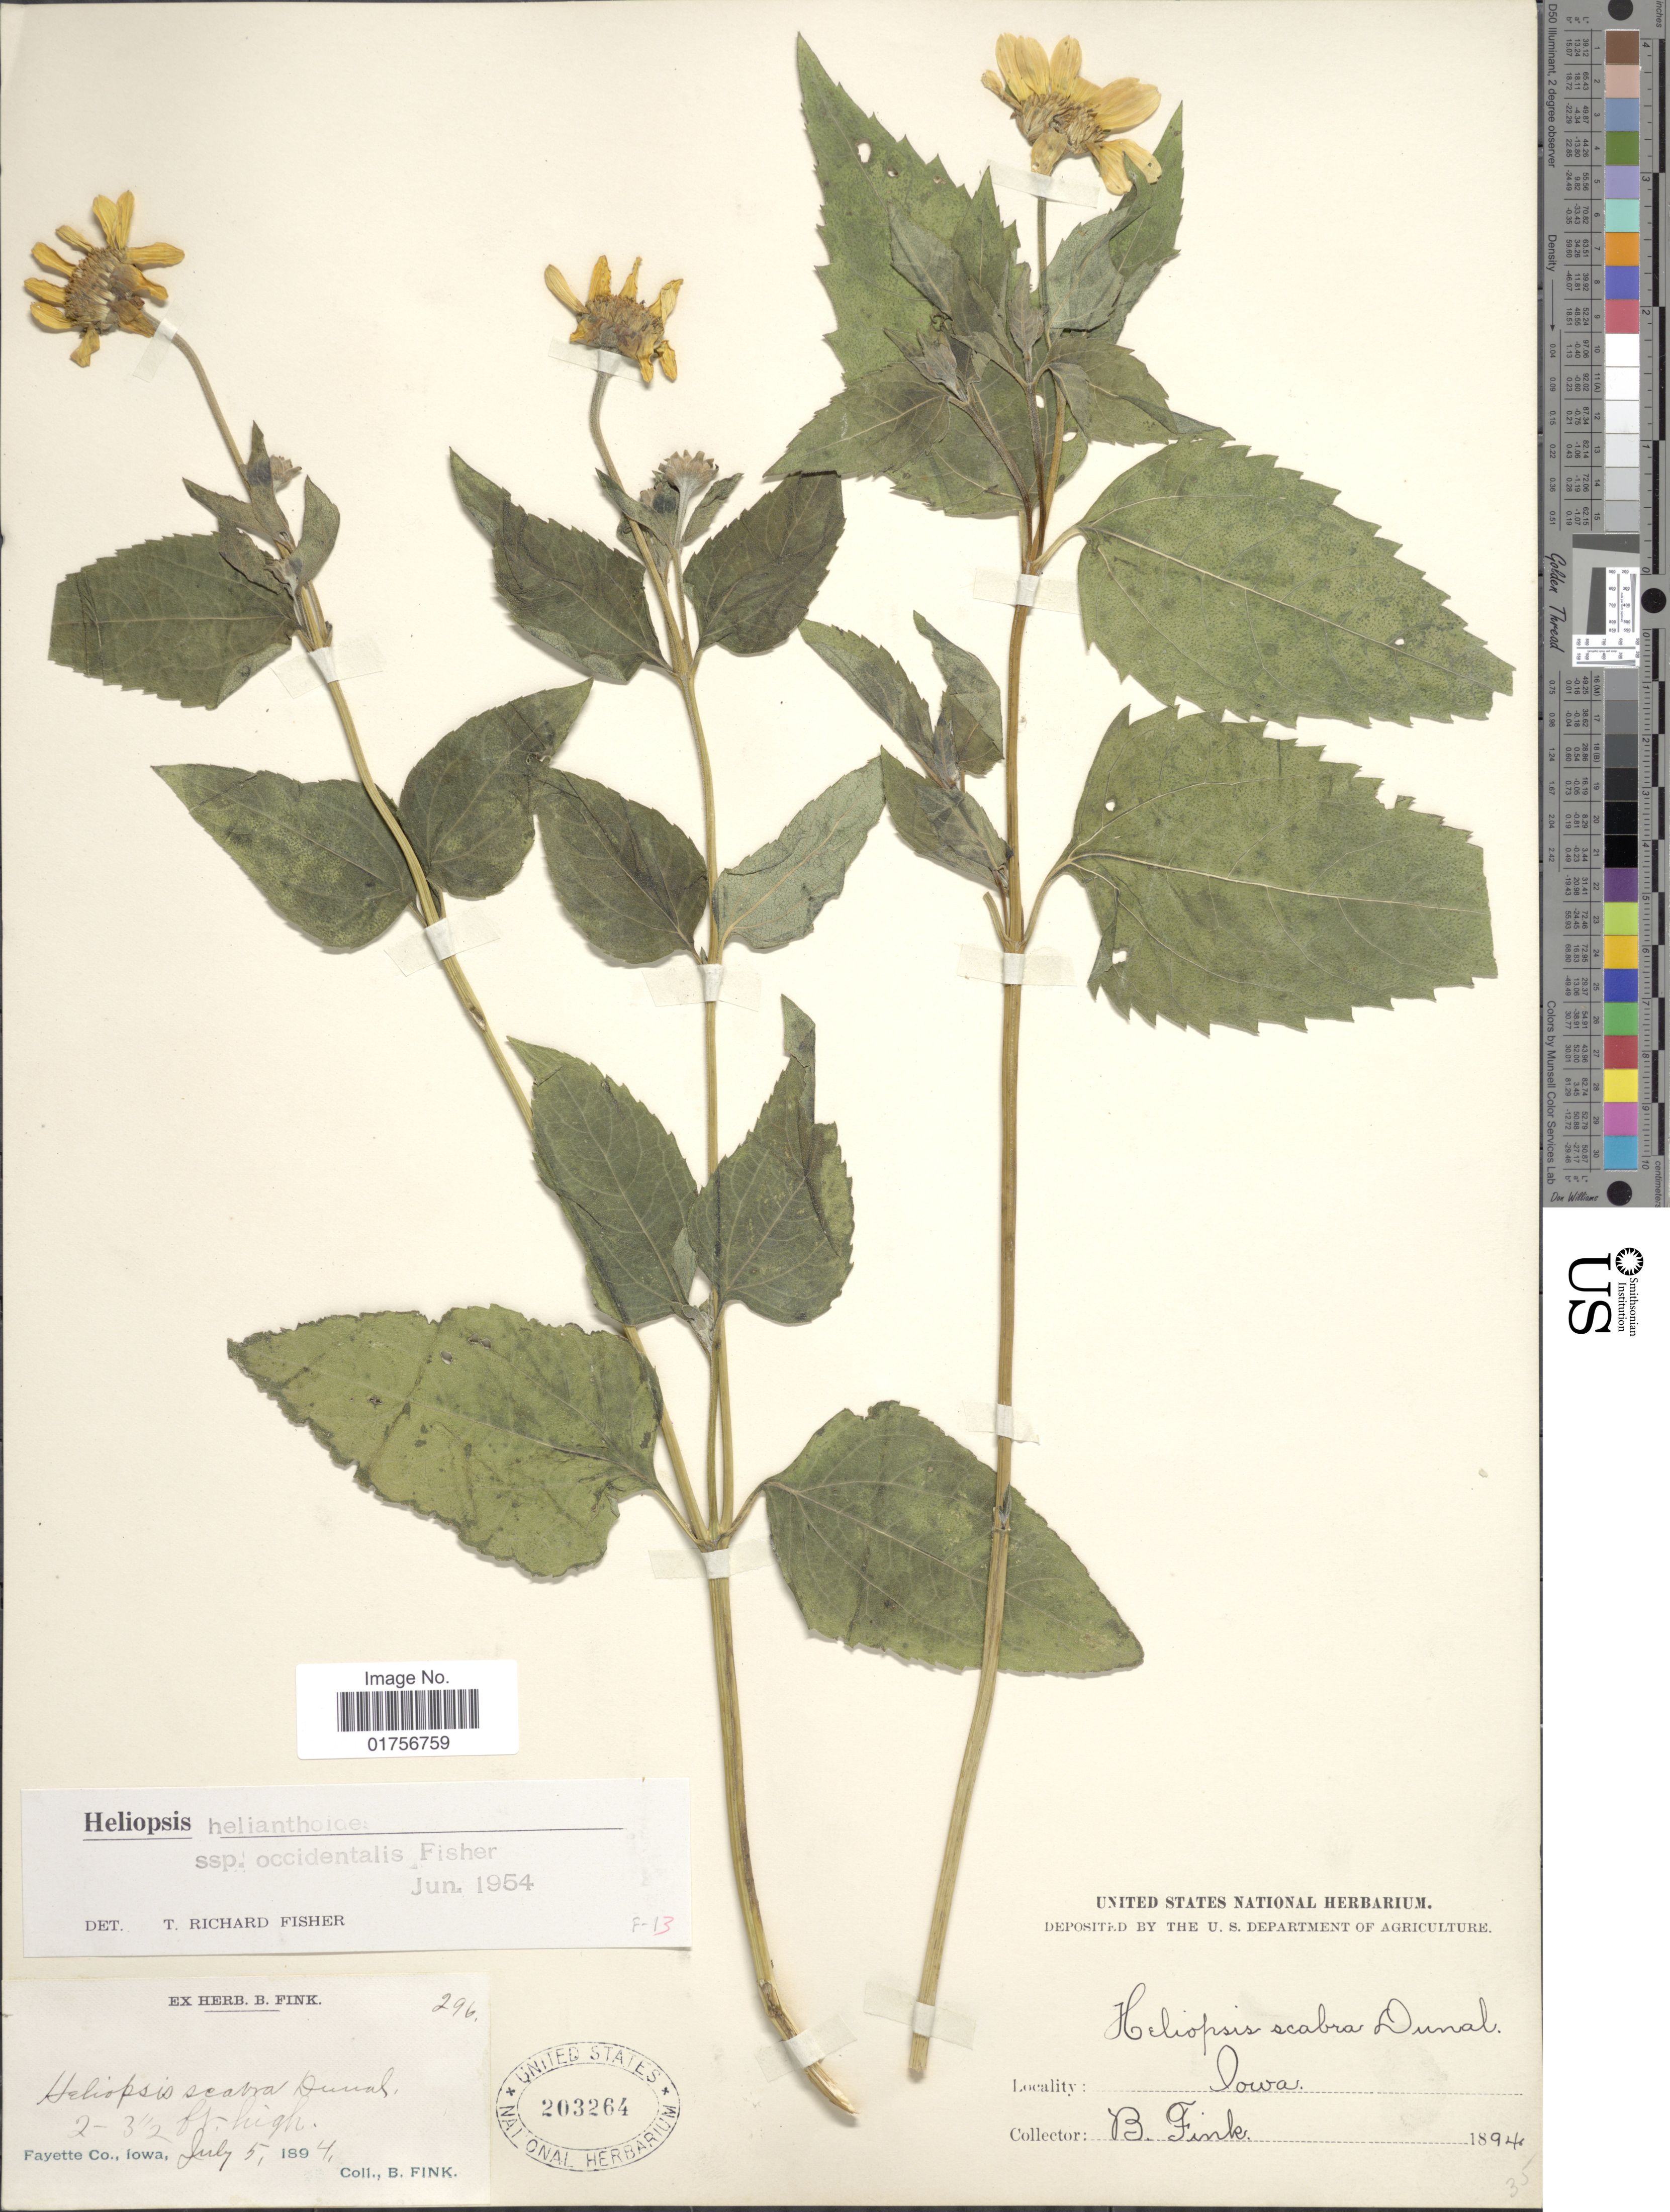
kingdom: Plantae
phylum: Tracheophyta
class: Magnoliopsida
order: Asterales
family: Asteraceae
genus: Heliopsis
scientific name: Heliopsis helianthoides subsp. occidentalis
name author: T.R. Fisher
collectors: B. Fink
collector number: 296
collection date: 1894-07-05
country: United States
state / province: Iowa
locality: Fayette Co., Iowa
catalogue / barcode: US 203264